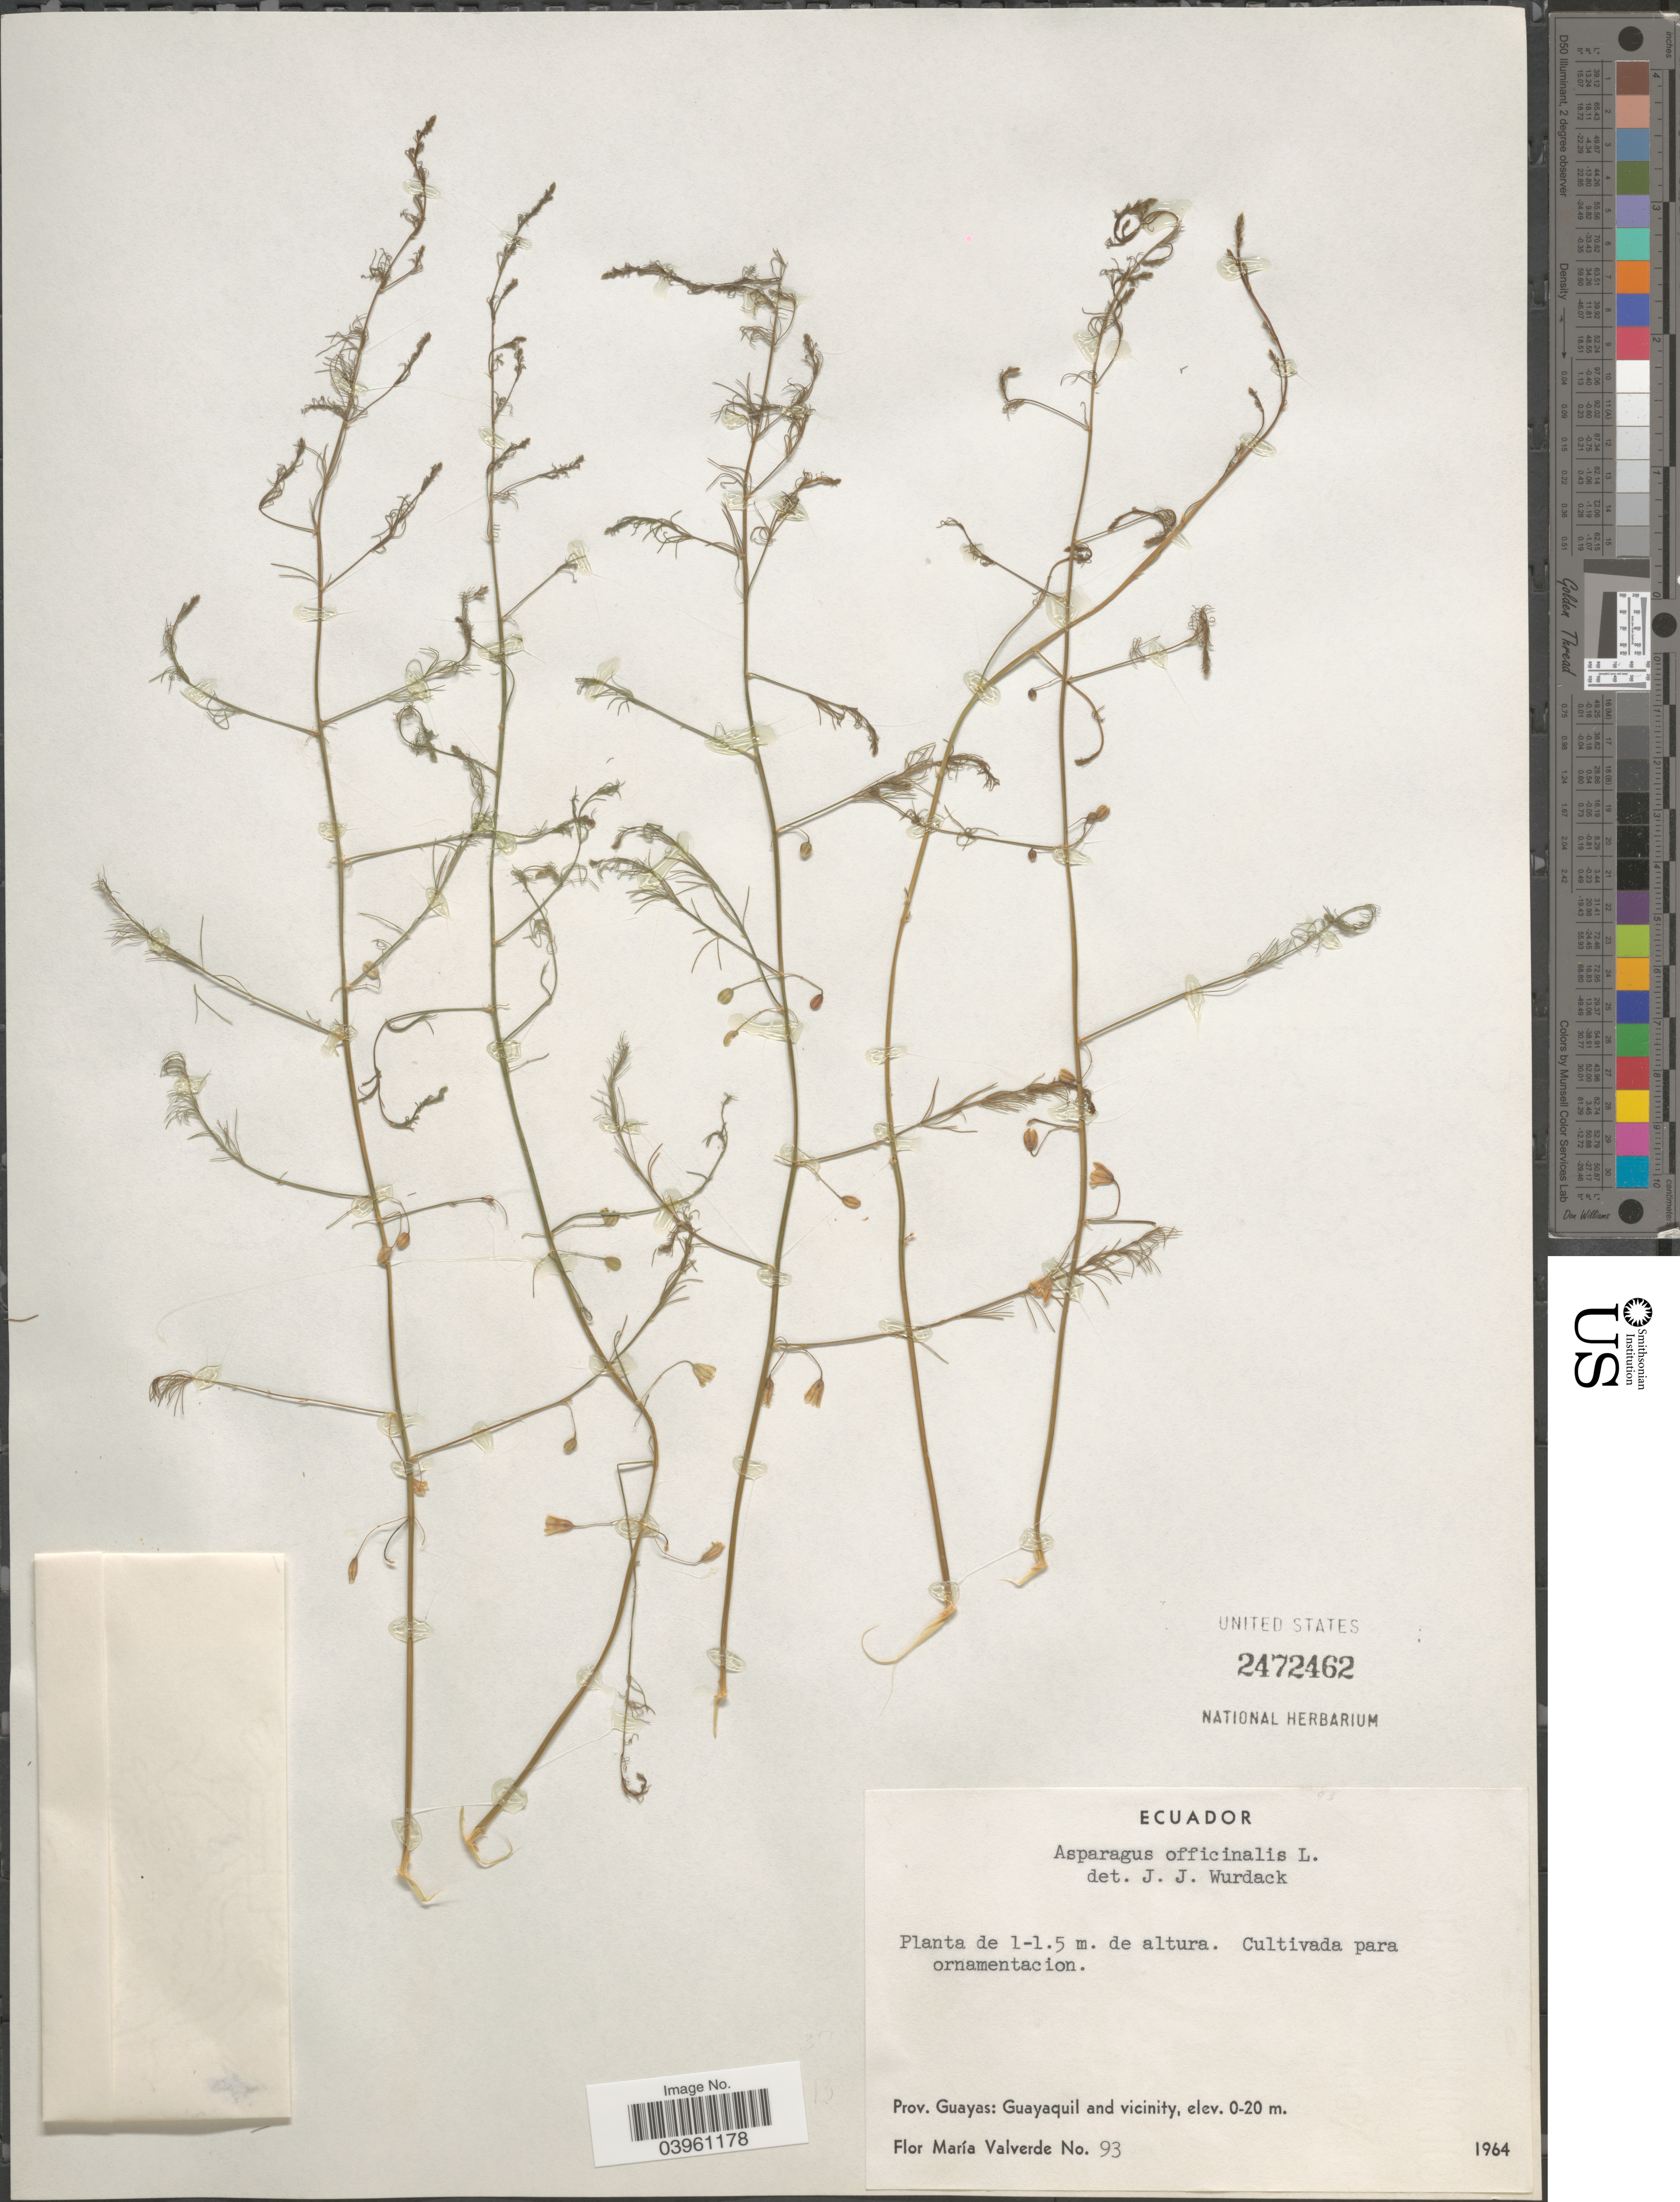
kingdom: Plantae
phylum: Tracheophyta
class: Liliopsida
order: Asparagales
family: Asparagaceae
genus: Asparagus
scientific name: Asparagus officinalis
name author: L.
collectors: F. M. Valverde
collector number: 93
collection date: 1964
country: Ecuador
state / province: Guayas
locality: Guayaquil and vicinity.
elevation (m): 0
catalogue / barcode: US 2472462